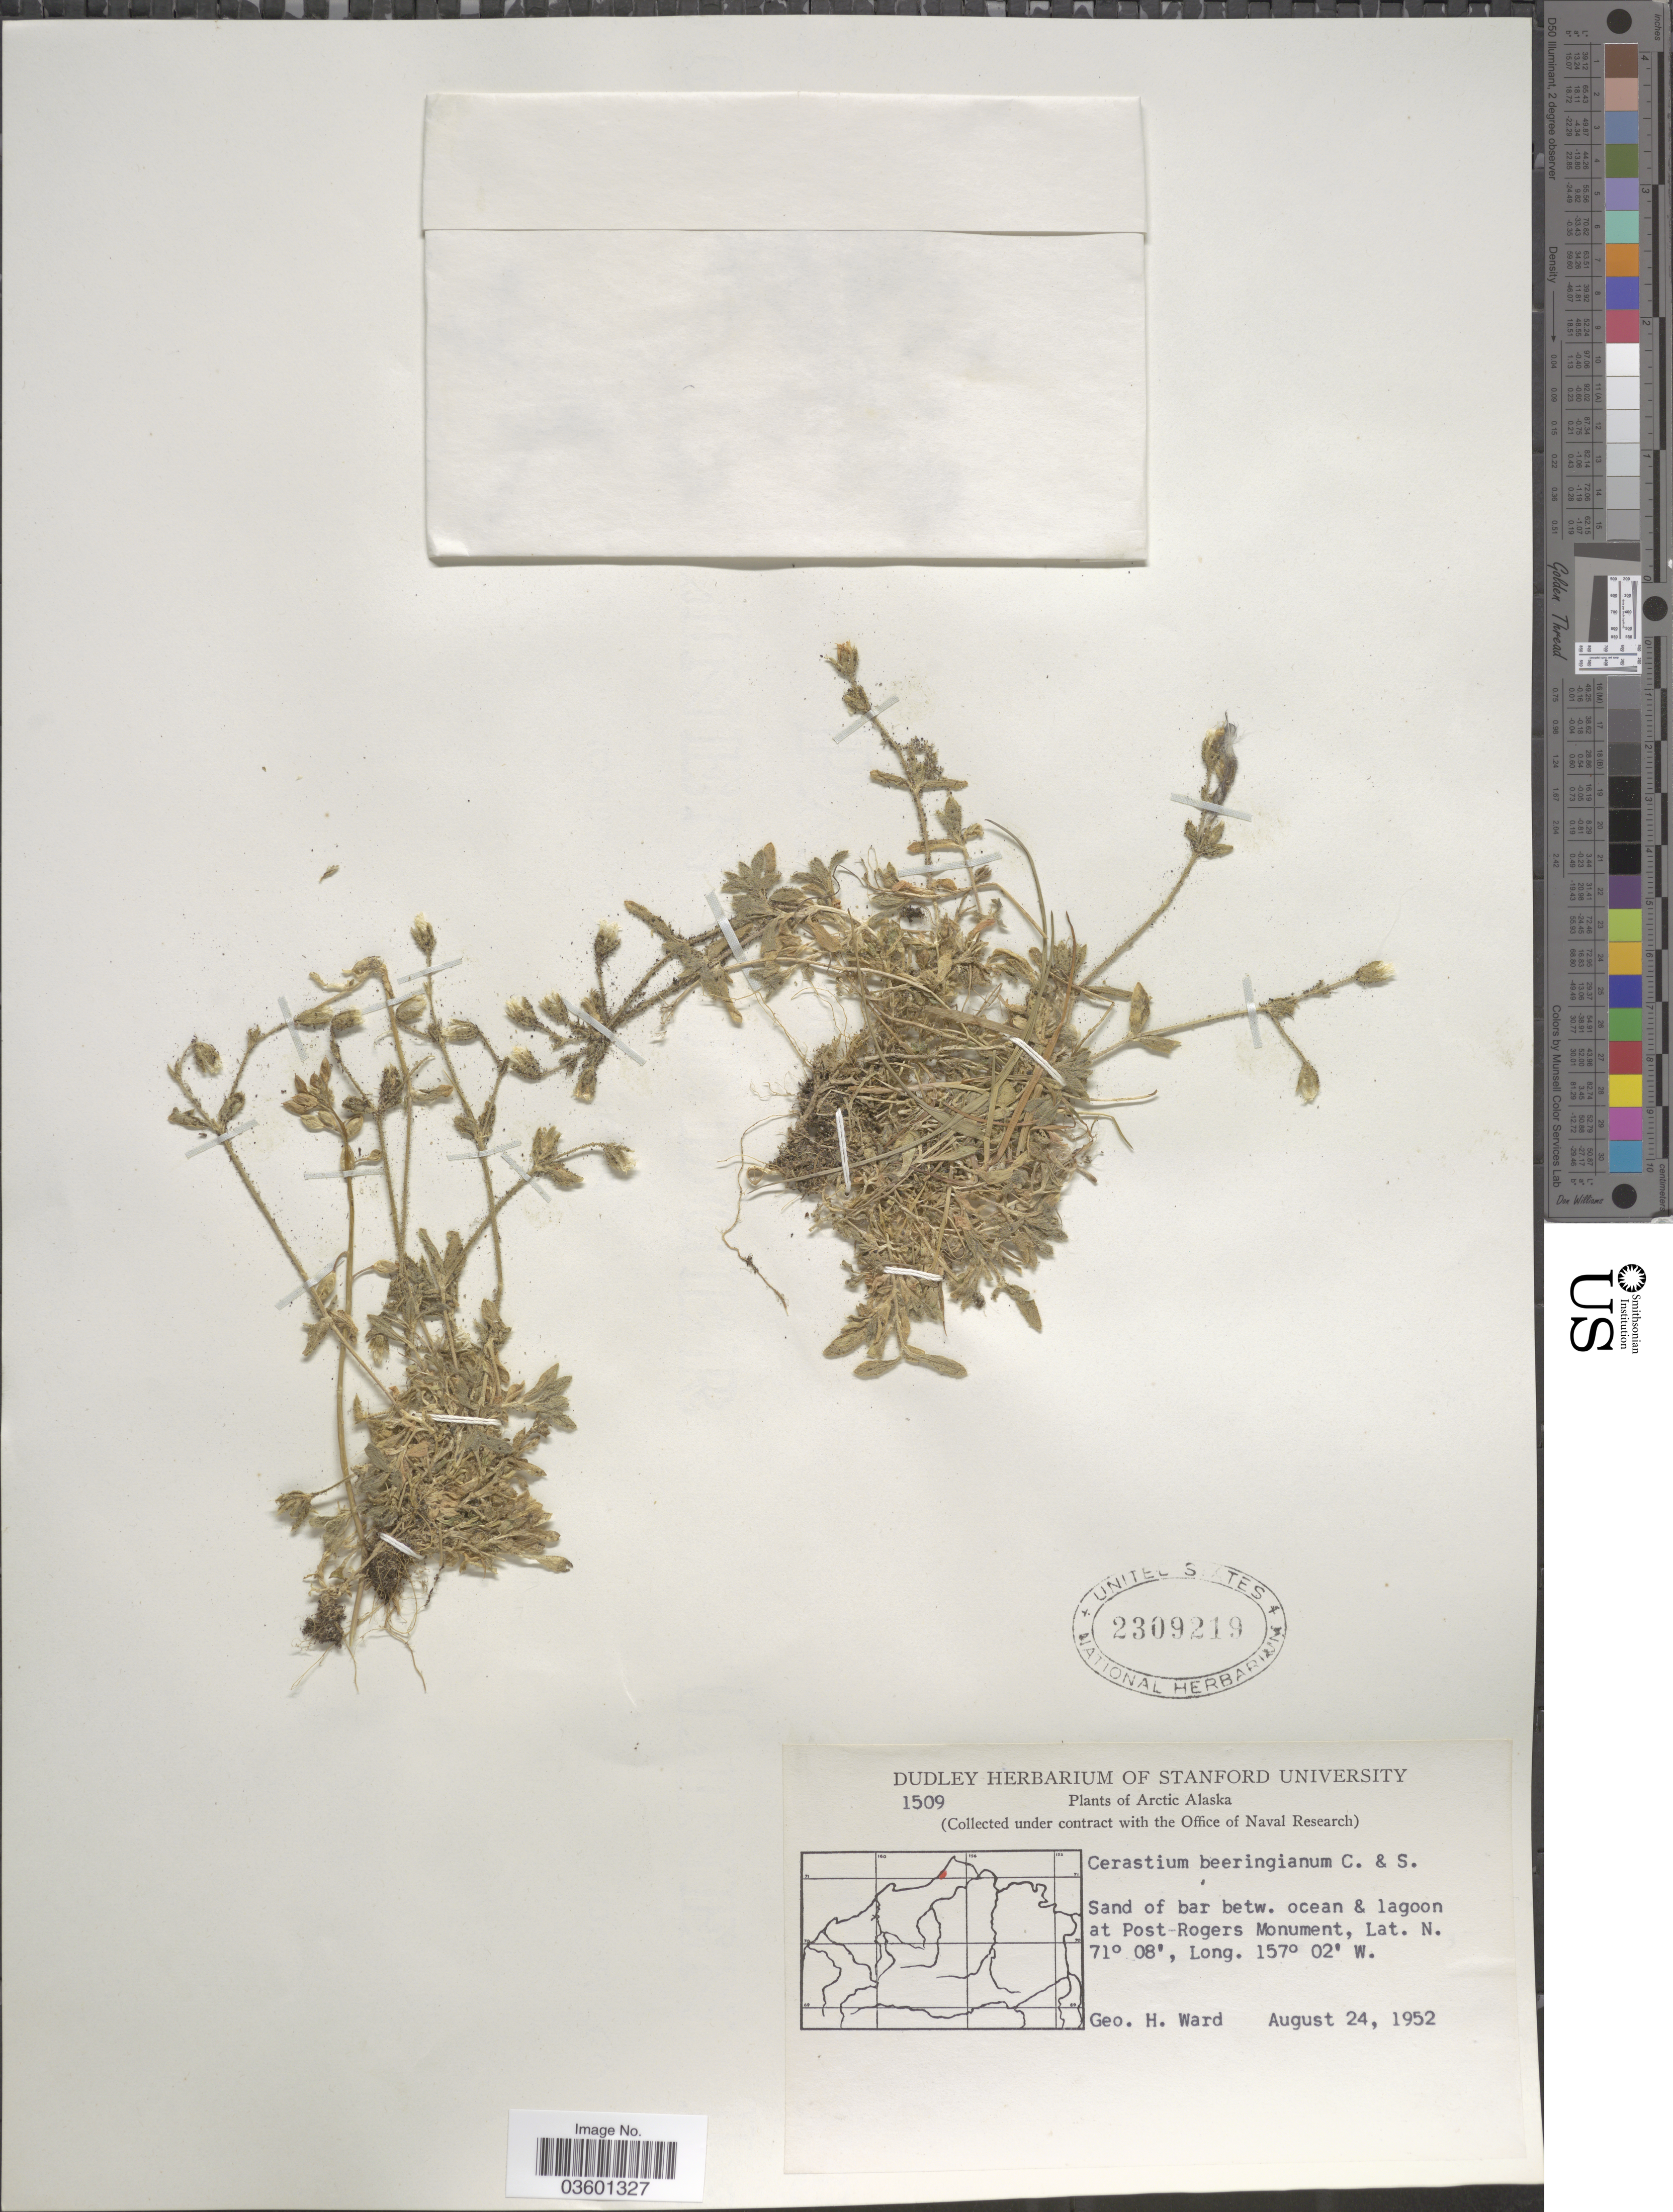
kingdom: Plantae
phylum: Tracheophyta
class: Magnoliopsida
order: Caryophyllales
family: Caryophyllaceae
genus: Cerastium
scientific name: Cerastium beeringianum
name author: Cham. & Schltdl.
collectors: G. H. Ward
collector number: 1509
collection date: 1952-08-24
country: United States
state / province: Alaska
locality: Arctic Alaska. Sand of bar betw. ocean & lagoon at Post Rogers Monument.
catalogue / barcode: US 2309219